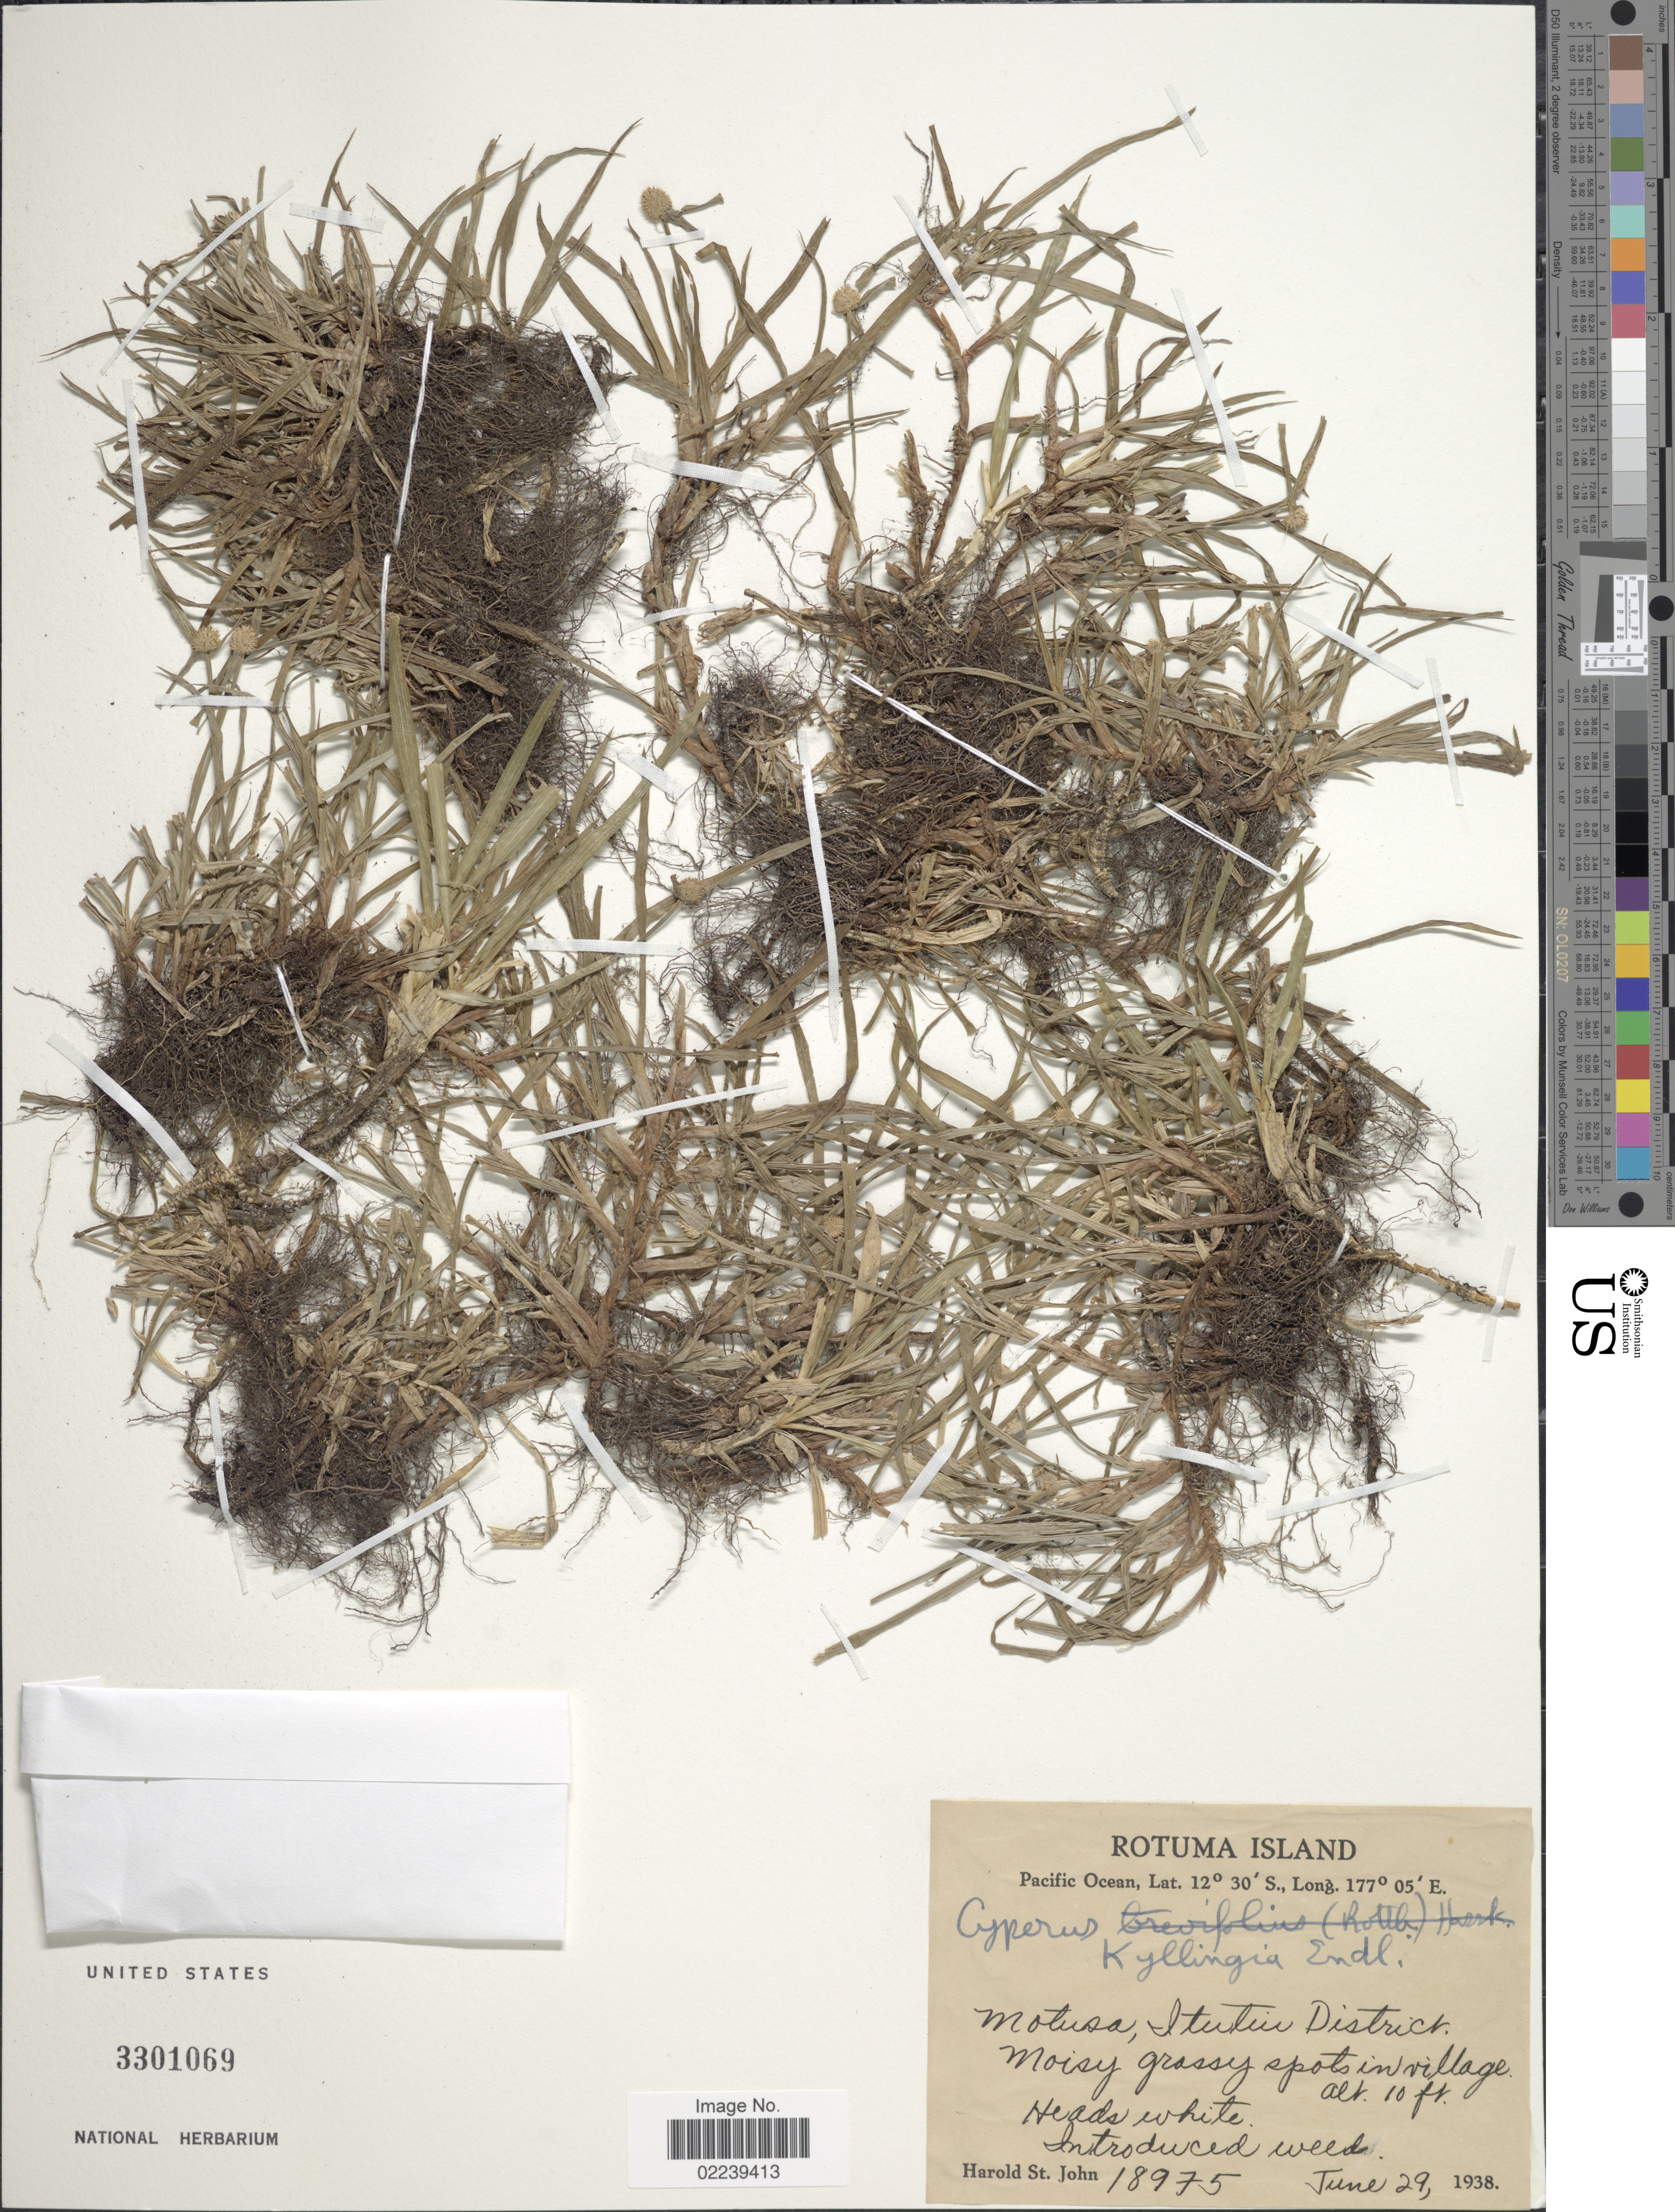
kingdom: Plantae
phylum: Tracheophyta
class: Liliopsida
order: Poales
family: Cyperaceae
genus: Cyperus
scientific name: Cyperus mindorensis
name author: (Steud.) Huygh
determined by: Strong, M. T., (US), Smithsonian Institution - National Museum of Natural History (UNITED STATES)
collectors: H. St. John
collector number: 18975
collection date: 1938-06-29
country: Fiji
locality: Rotuma Island, Pacific Ocean, Motusa, Itutui District, Moisy grassy spots in village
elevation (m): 3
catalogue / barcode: US 3301069